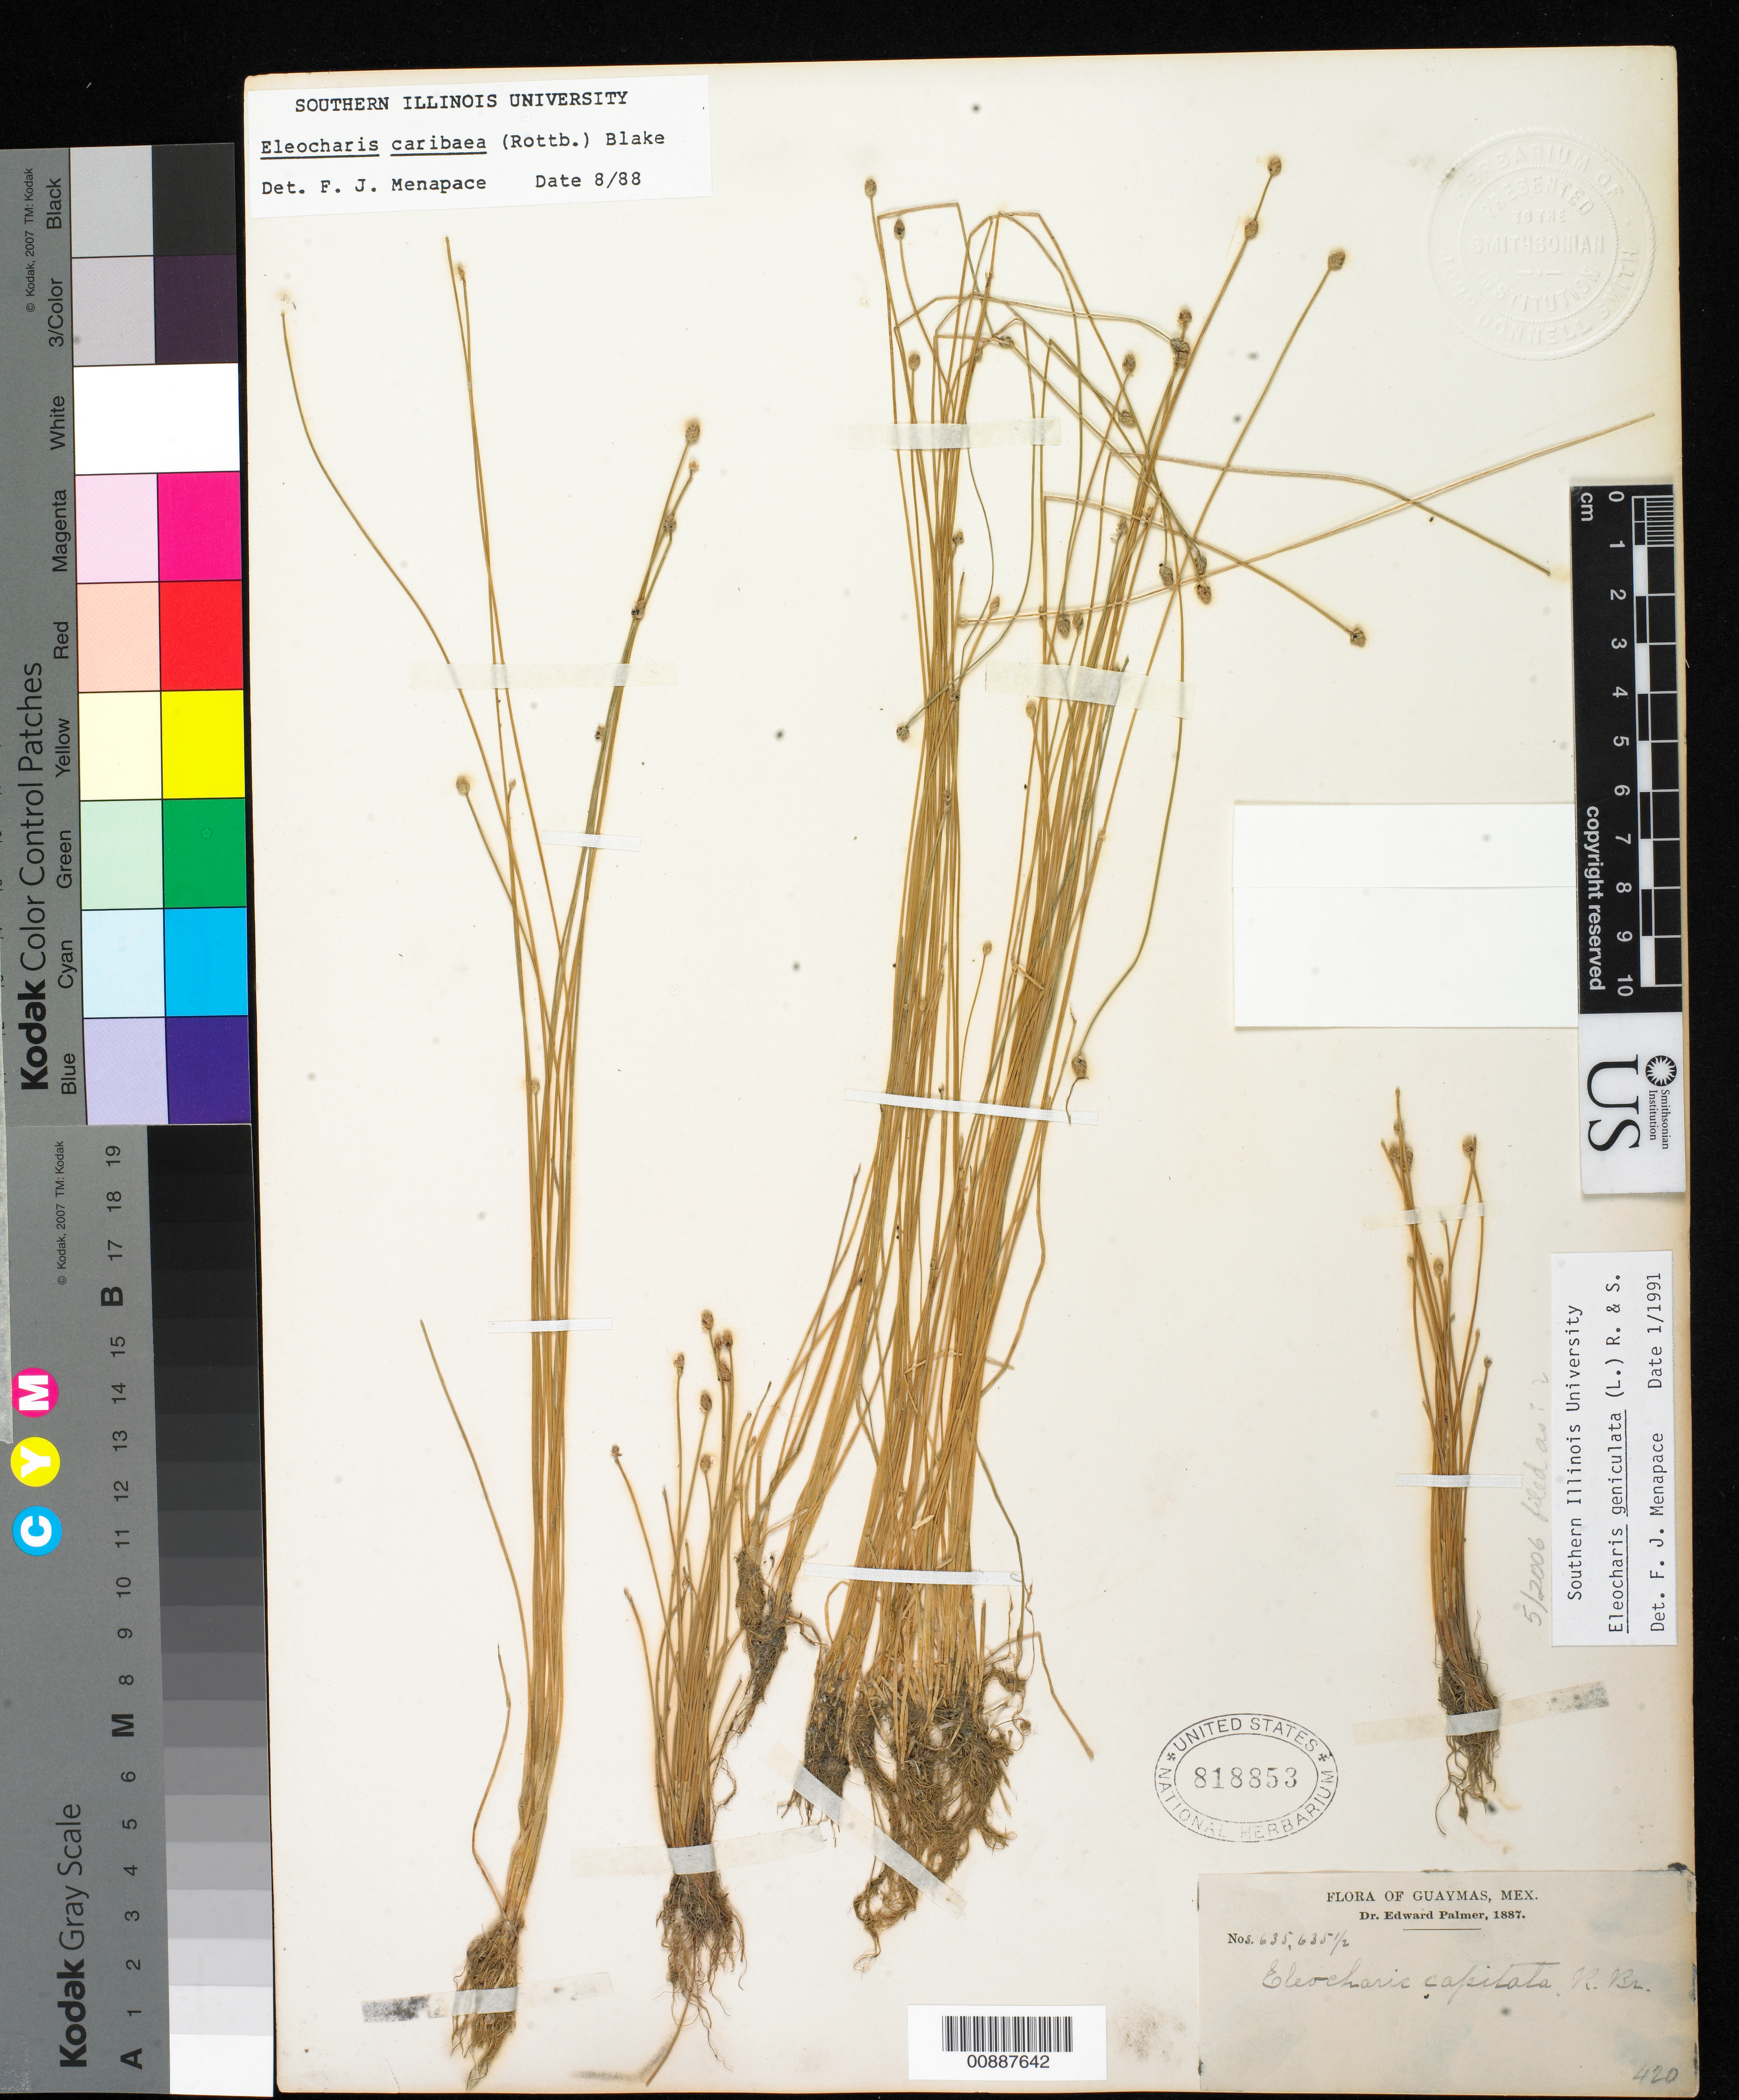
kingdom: Plantae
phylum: Tracheophyta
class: Liliopsida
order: Poales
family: Cyperaceae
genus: Eleocharis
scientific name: Eleocharis geniculata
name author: (L.) Roem. & Schult.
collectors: E. Palmer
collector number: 635, 635½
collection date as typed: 1887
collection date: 1887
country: Mexico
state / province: Sonora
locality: Guaymas, Sonora.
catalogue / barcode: US 818853